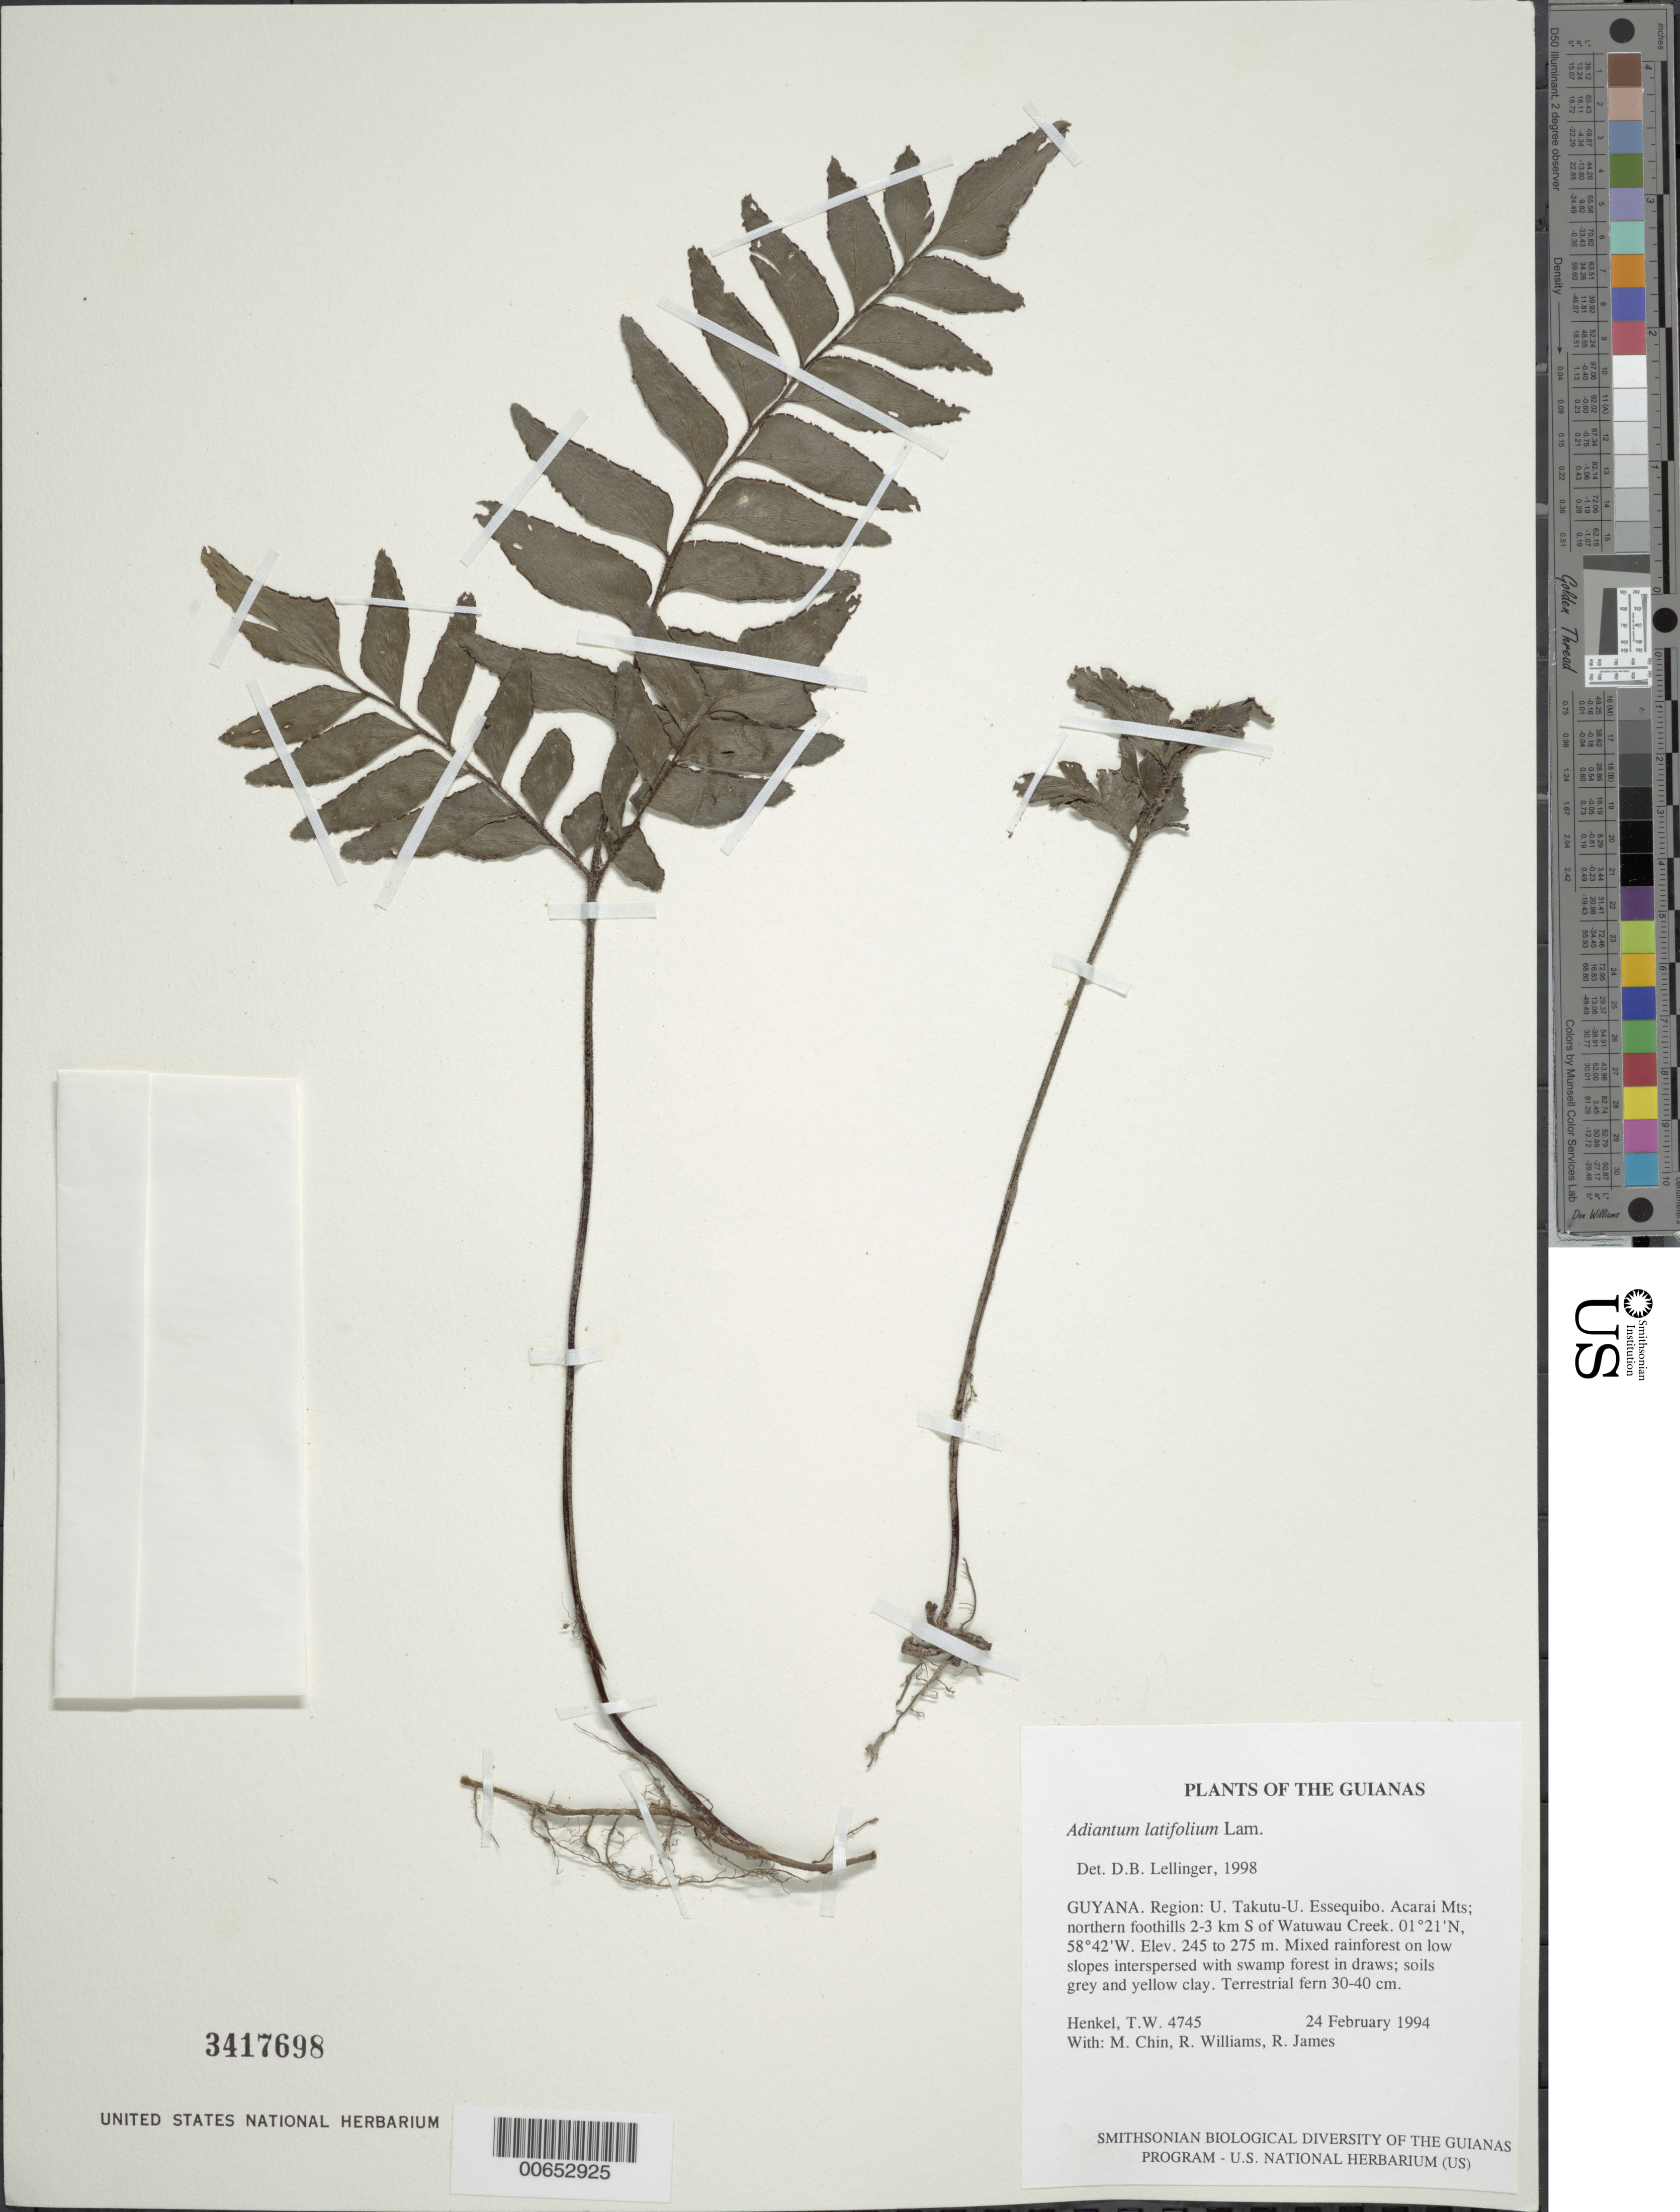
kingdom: Plantae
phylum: Tracheophyta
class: Polypodiopsida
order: Polypodiales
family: Pteridaceae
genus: Adiantum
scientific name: Adiantum argutum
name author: Splitg.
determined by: Boudrie, M.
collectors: T. Henkel, M. Chin, R. Williams & R. James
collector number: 4745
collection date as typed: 24 February 1994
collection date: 1994-02-24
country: Guyana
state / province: U. Takutu-U. Essequibo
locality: Acarai Mts; northern foothills 2-3 km S of Watuwau Creek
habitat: Mixed rainforest on low slopes interspersed with swamp forest in draws; soils grey and yellow clay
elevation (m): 245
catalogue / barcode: US 3417698